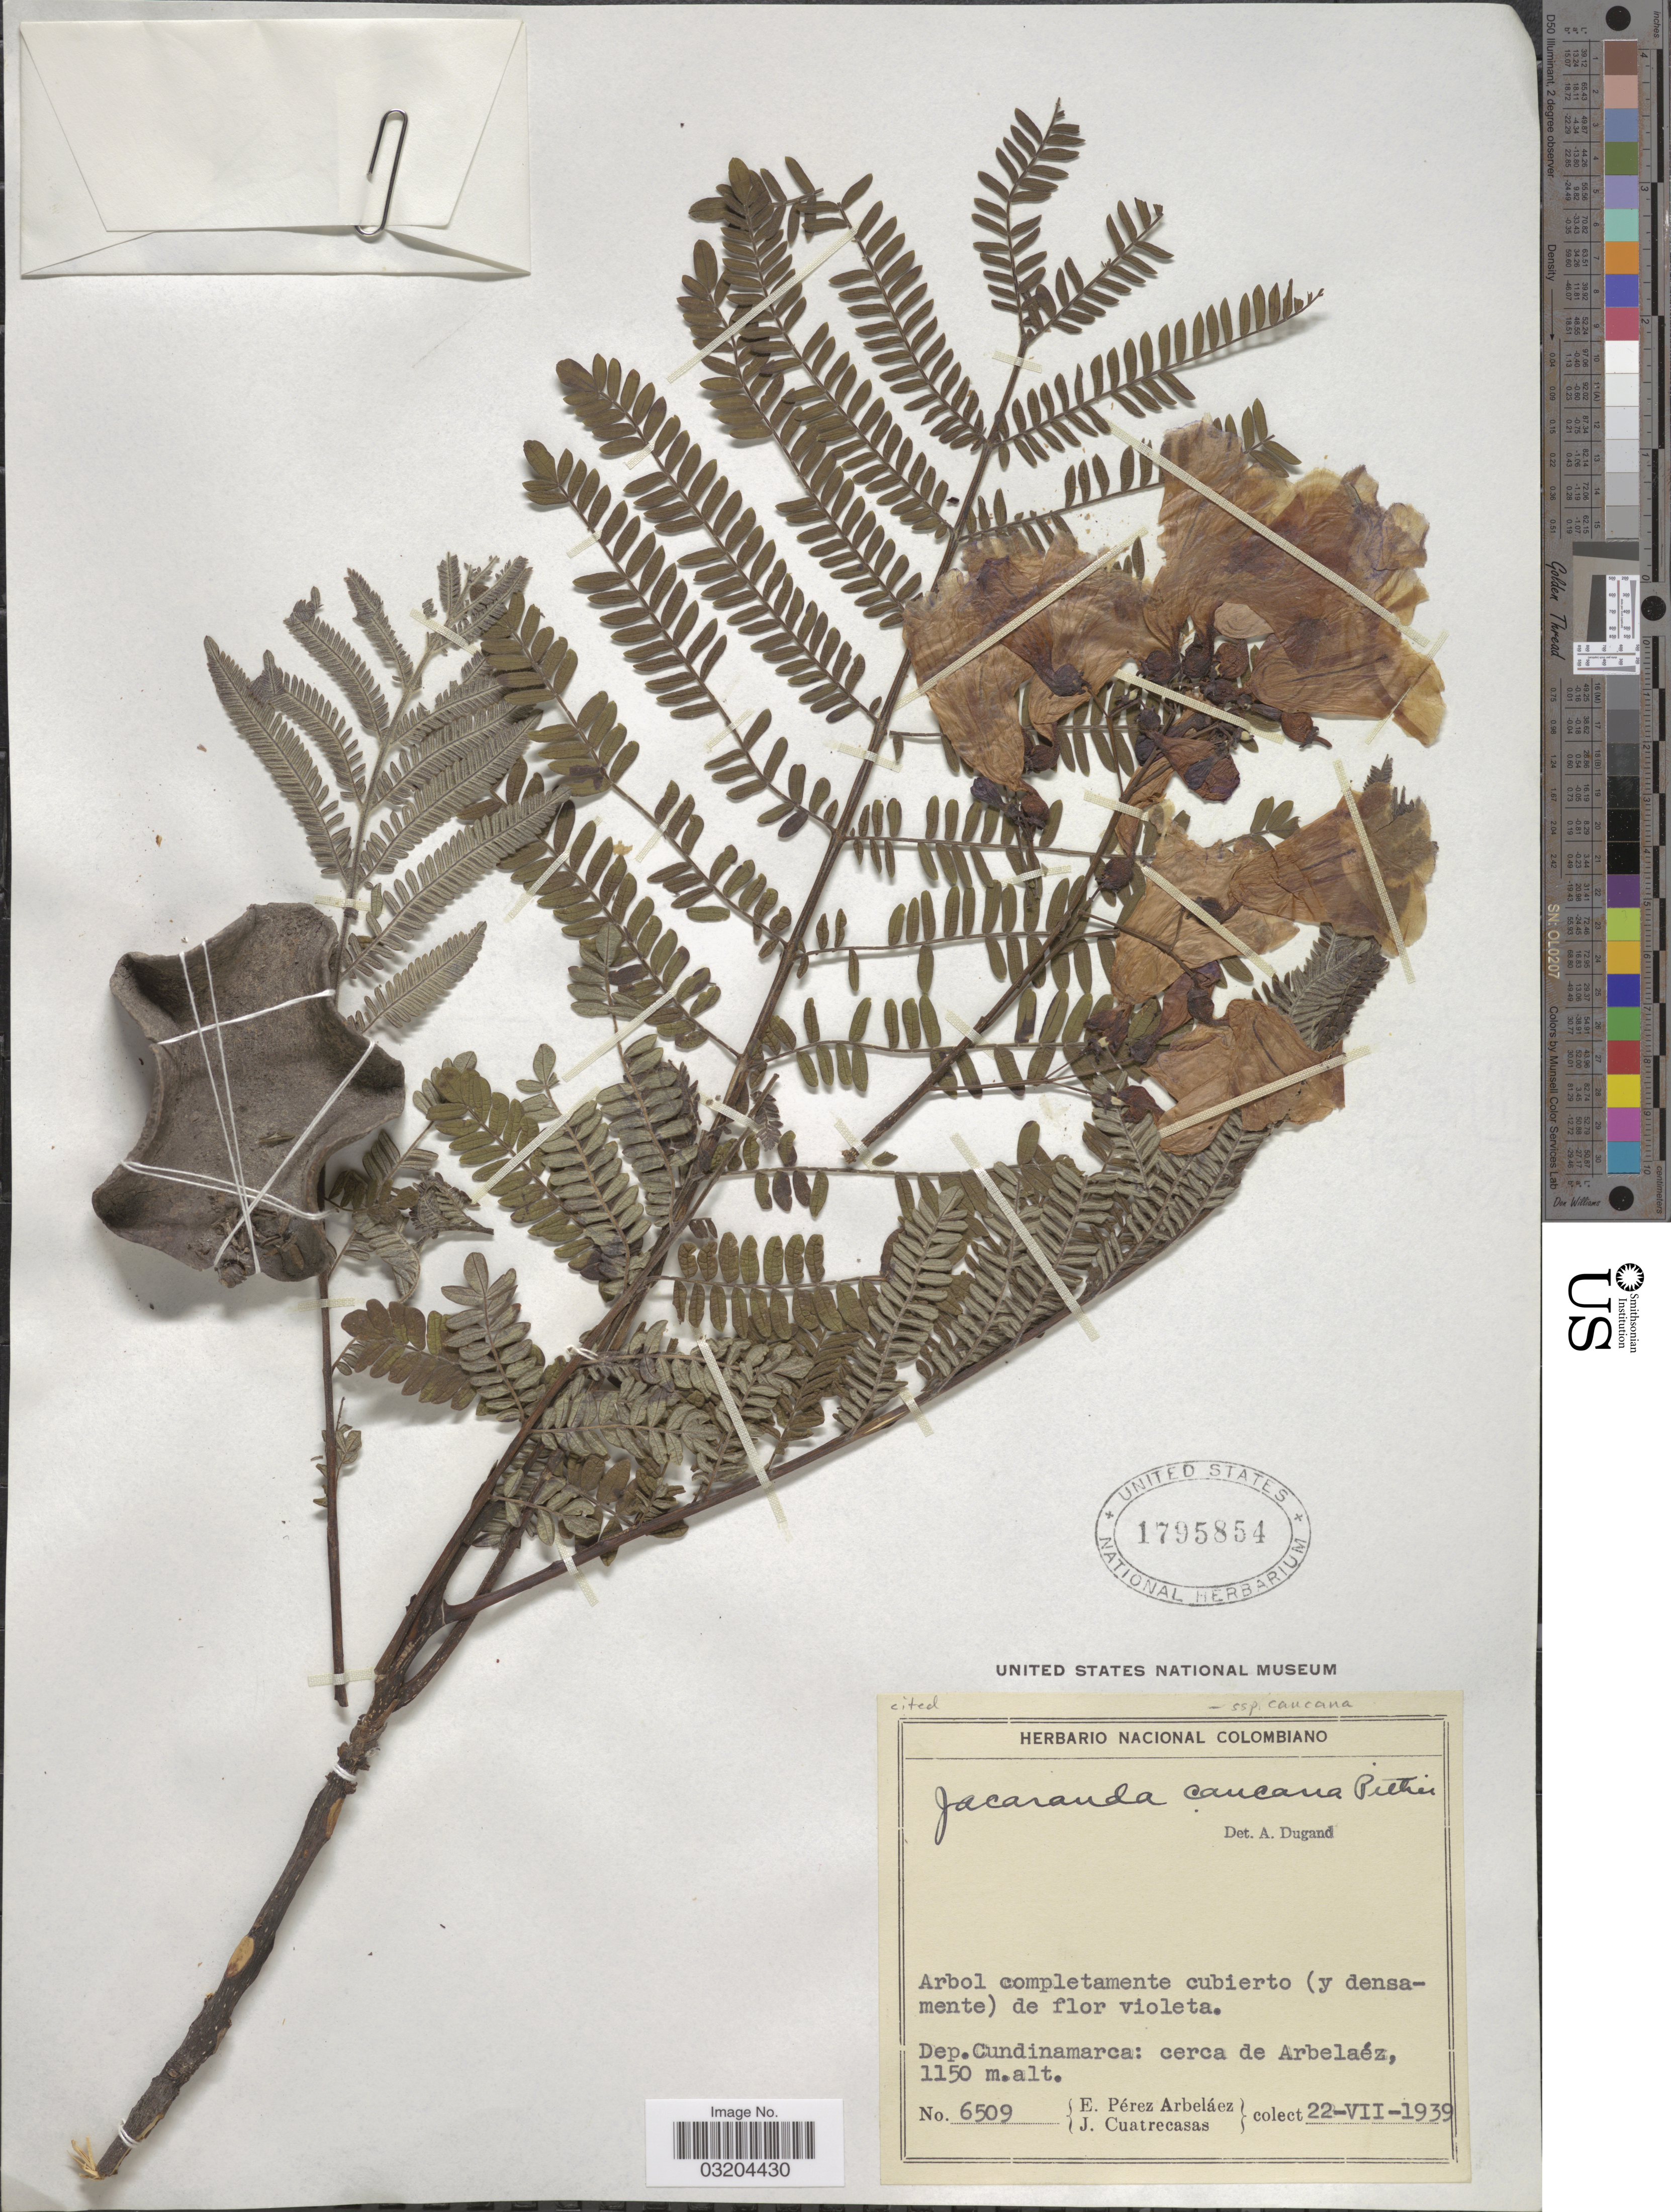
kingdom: Plantae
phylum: Tracheophyta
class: Magnoliopsida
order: Lamiales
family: Bignoniaceae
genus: Jacaranda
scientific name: Jacaranda caucana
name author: Pittier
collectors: E. Pérez Arbeláez & J. Cuatrecasas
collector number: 6509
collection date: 1939-07-22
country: Colombia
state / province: Cundinamarca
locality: Dep. Cundinamarca: cerca de Arbelaéz.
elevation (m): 1150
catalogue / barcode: US 1795854